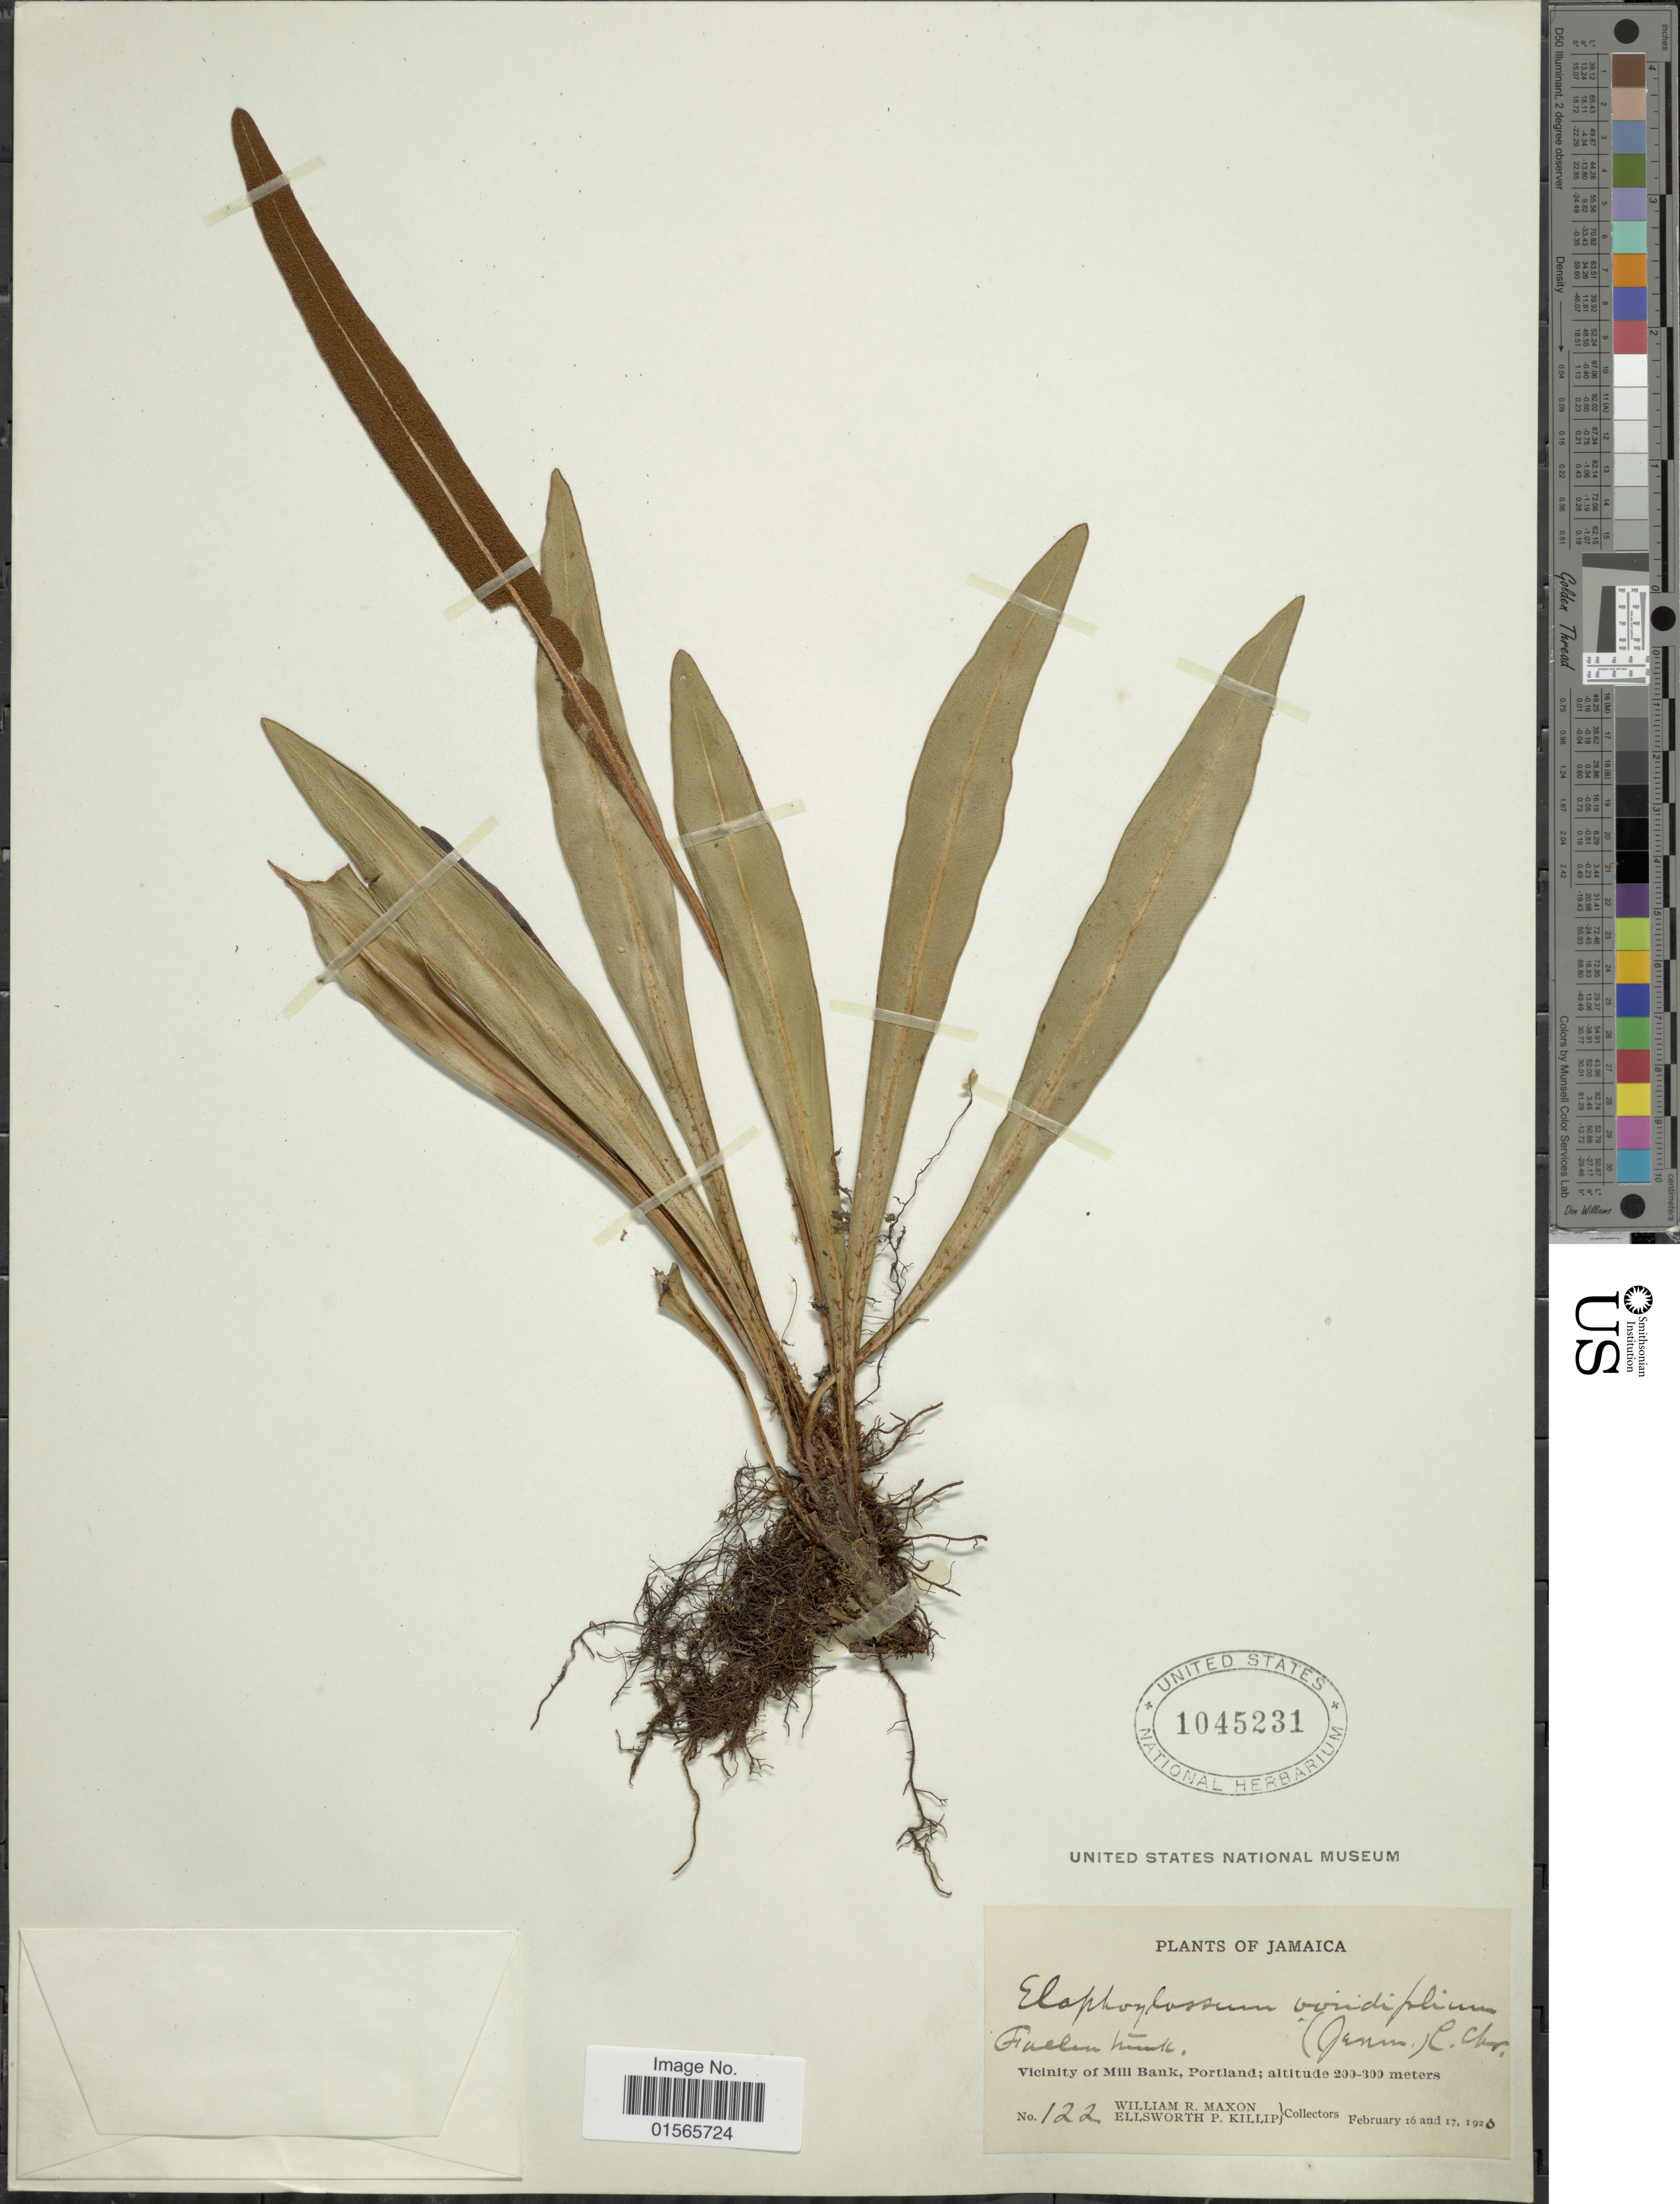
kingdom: Plantae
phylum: Tracheophyta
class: Polypodiopsida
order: Polypodiales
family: Dryopteridaceae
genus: Elaphoglossum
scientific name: Elaphoglossum simplex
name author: (Sw.) Schott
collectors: W. R. Maxon & E. P. Killip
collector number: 122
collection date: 1920-02-16/1920-02-17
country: Jamaica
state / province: Portland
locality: Vicinity of Mill Bank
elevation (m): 200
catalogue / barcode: US 1045231